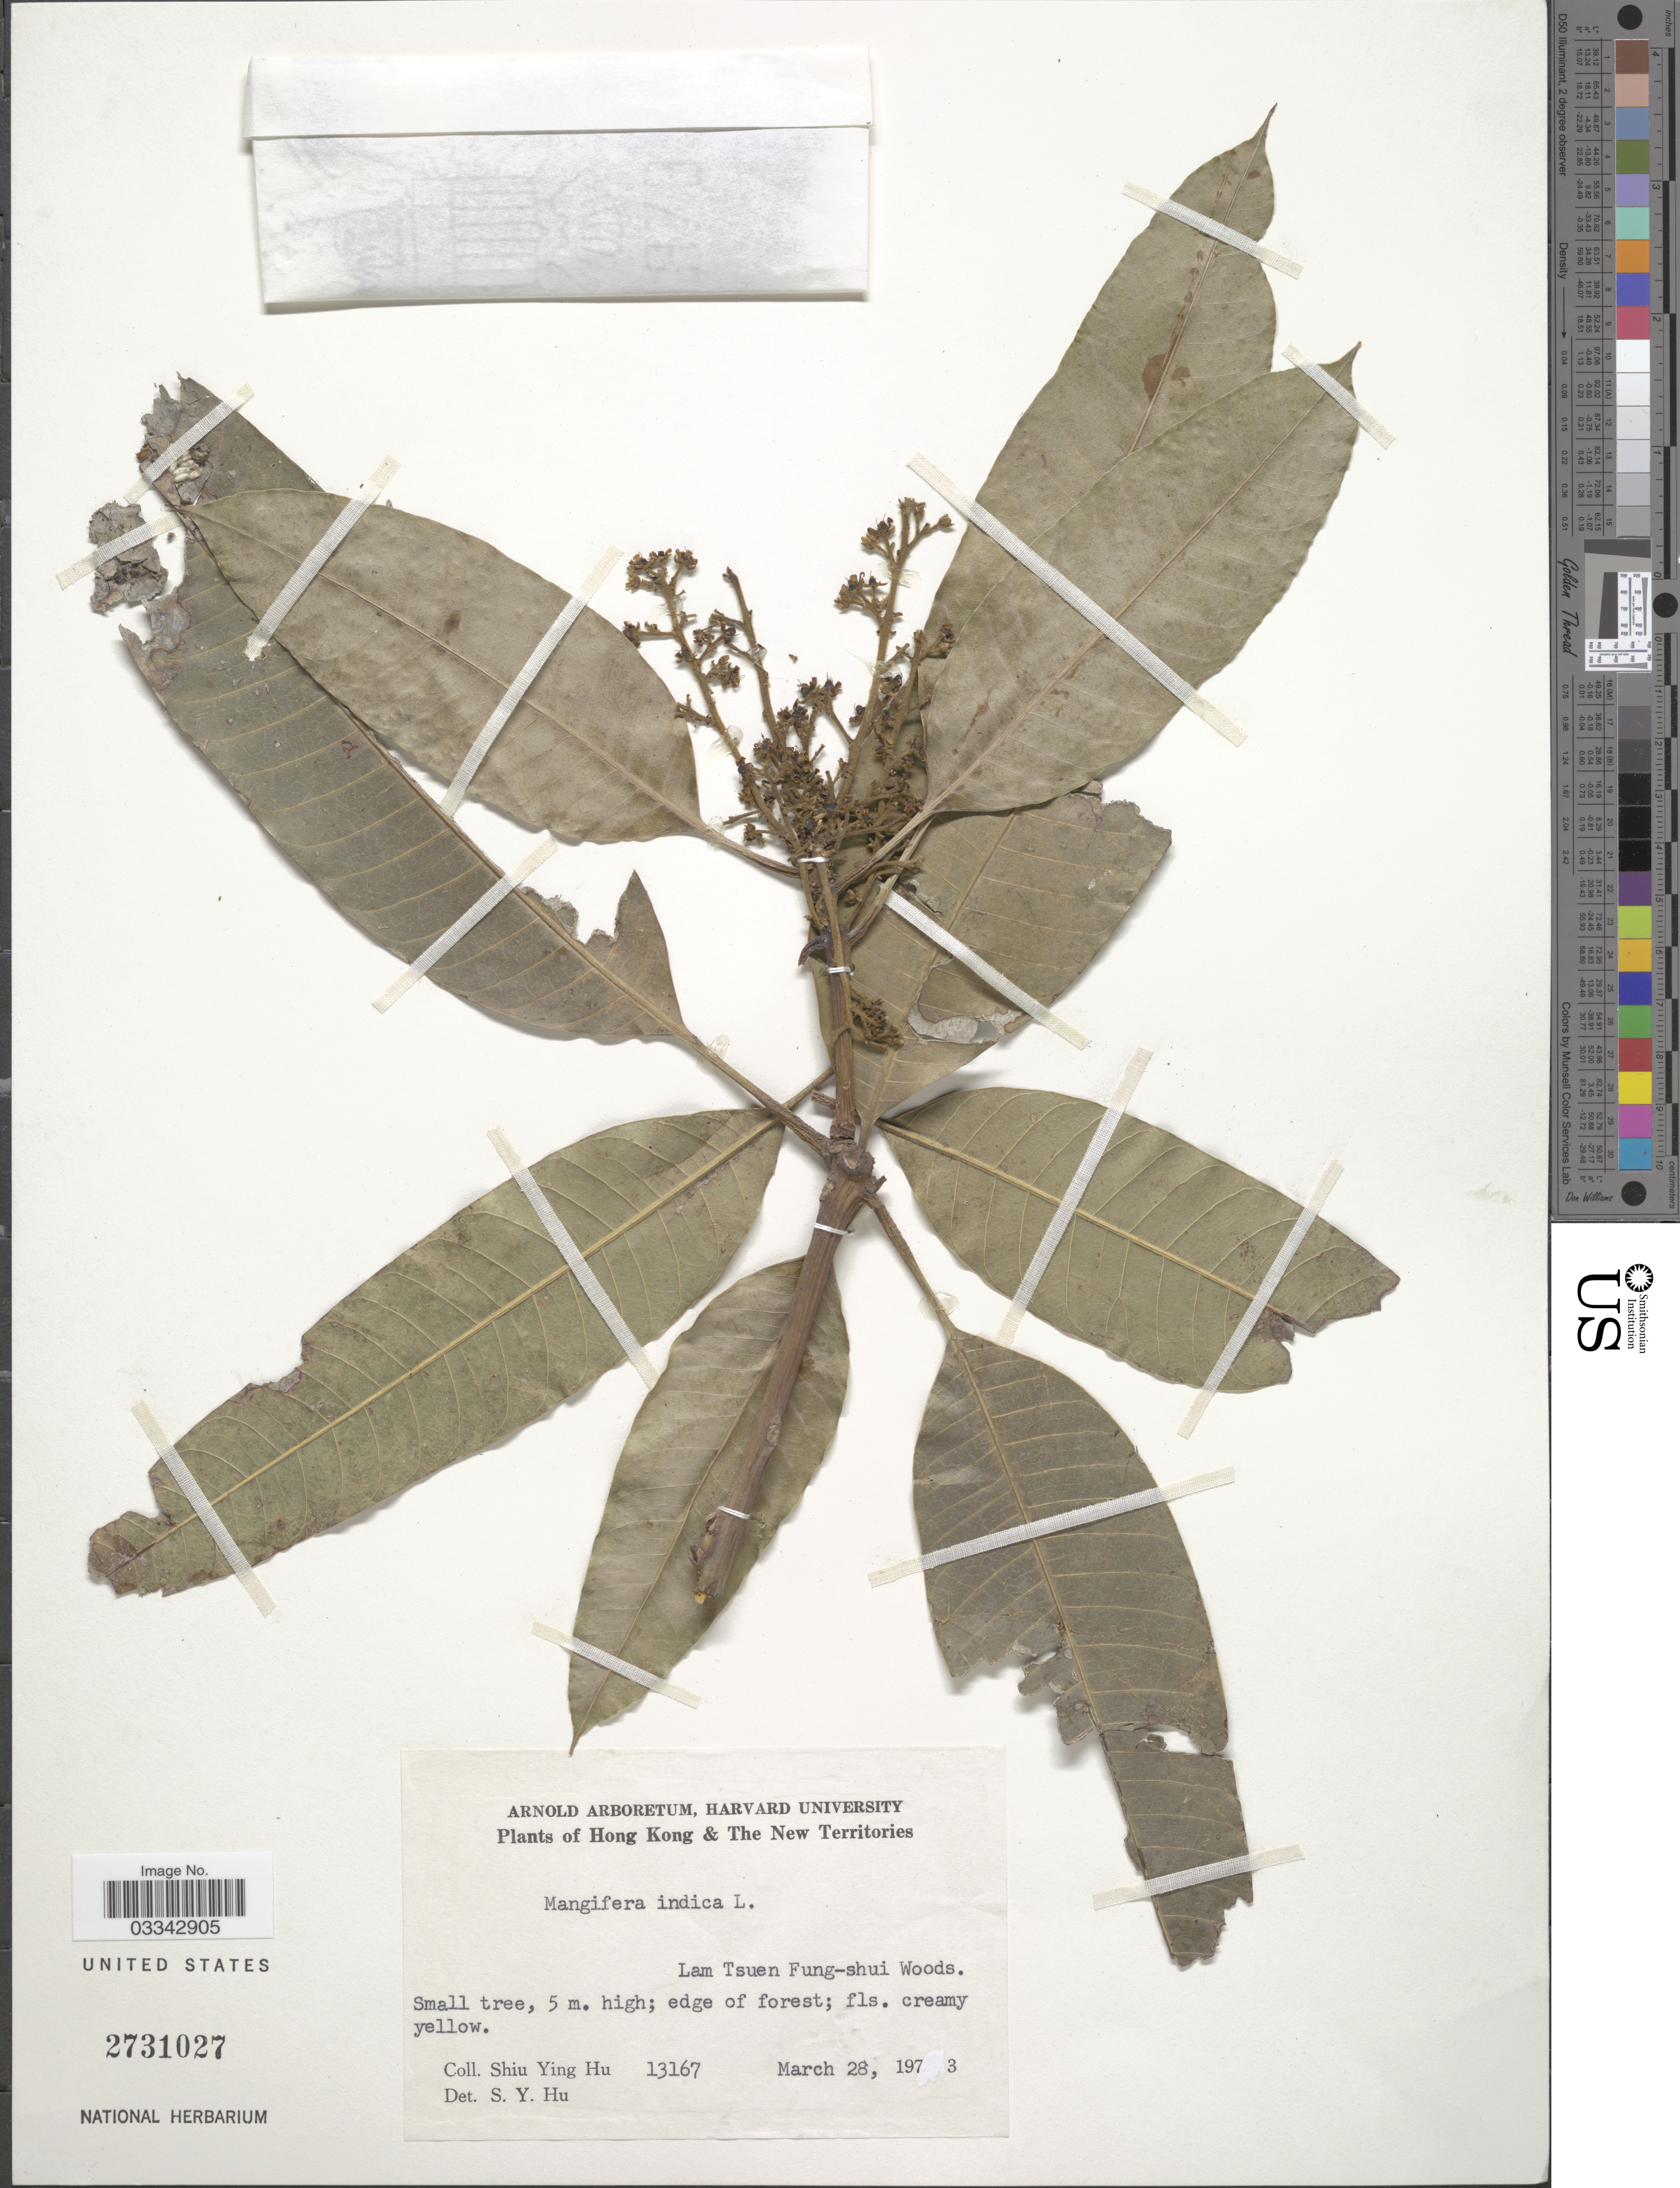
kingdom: Plantae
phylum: Tracheophyta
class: Magnoliopsida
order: Sapindales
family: Anacardiaceae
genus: Mangifera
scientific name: Mangifera indica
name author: L.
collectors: S. Y. Hu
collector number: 13167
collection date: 1973-03-28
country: China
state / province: Hong Kong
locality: Hong Kong & The New Territories. Lam Tsuen Fung-shui Woods.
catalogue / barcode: US 2731027